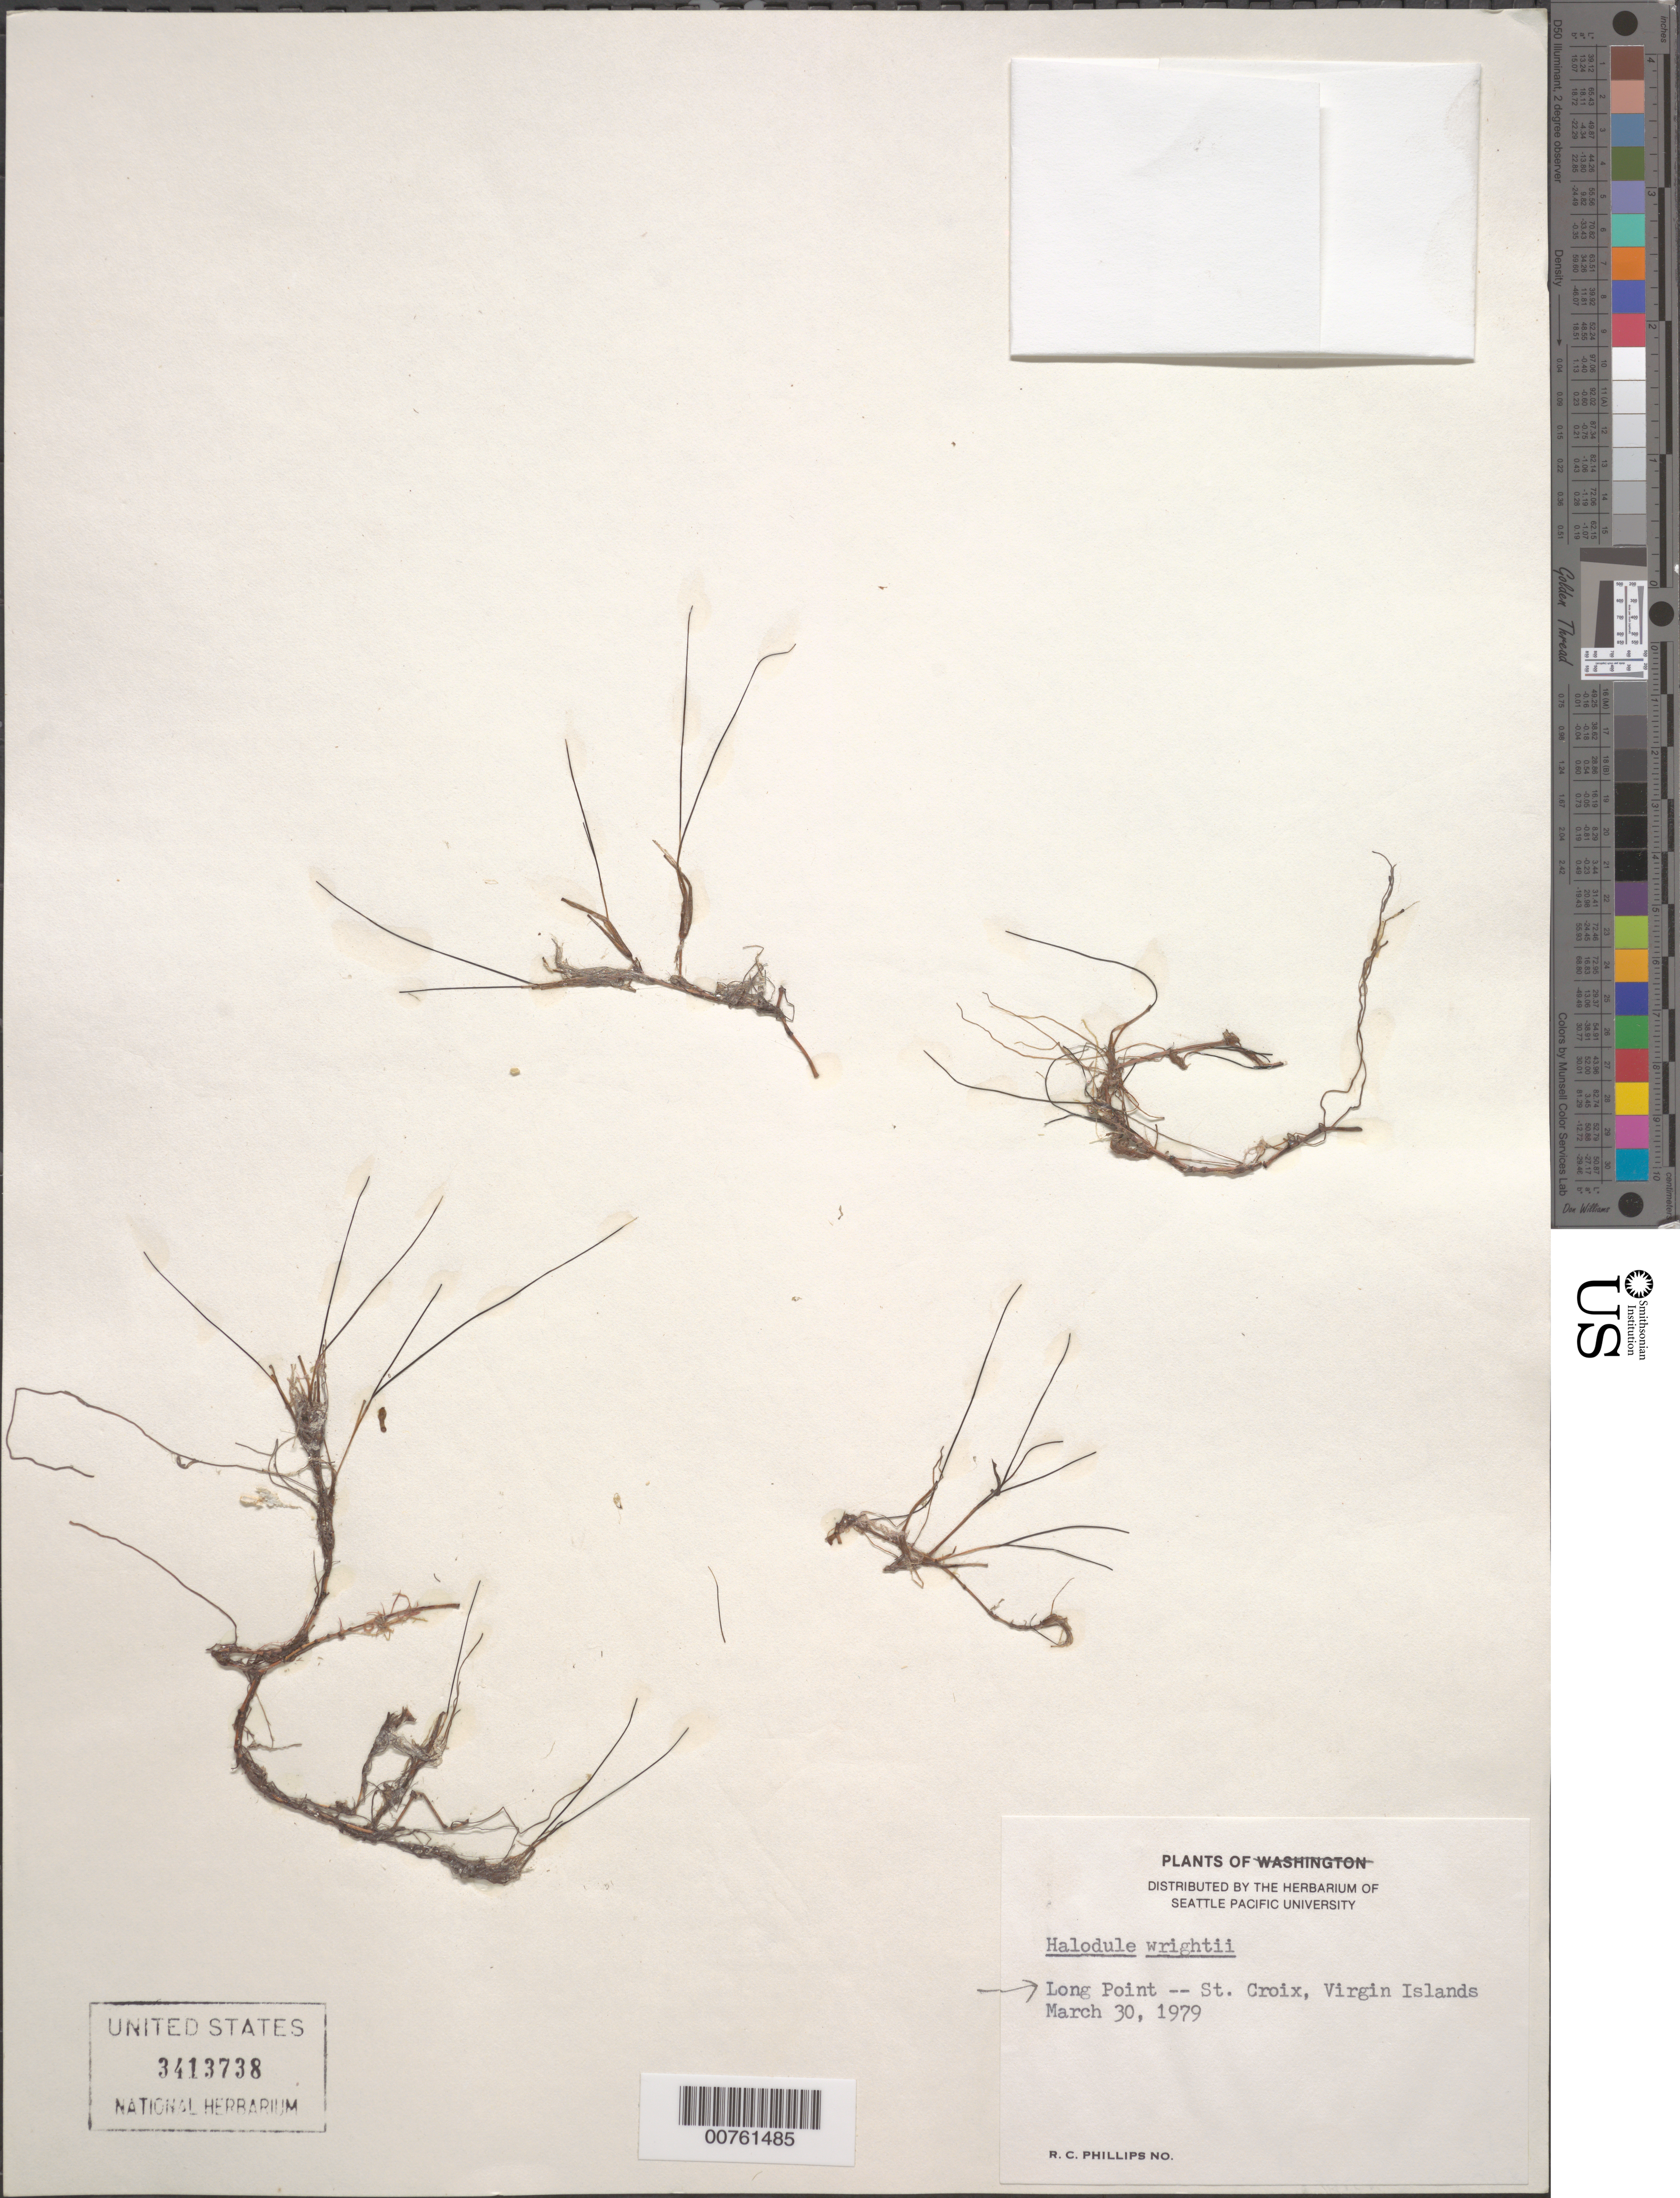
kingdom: Plantae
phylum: Tracheophyta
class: Liliopsida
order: Alismatales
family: Cymodoceaceae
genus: Halodule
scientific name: Halodule wrightii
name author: Asch.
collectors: R. C. Phillips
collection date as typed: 30 Mar 1979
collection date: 1979-03-30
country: U.S. Virgin Islands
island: St. Croix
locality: Long Point.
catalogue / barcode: US 3413738